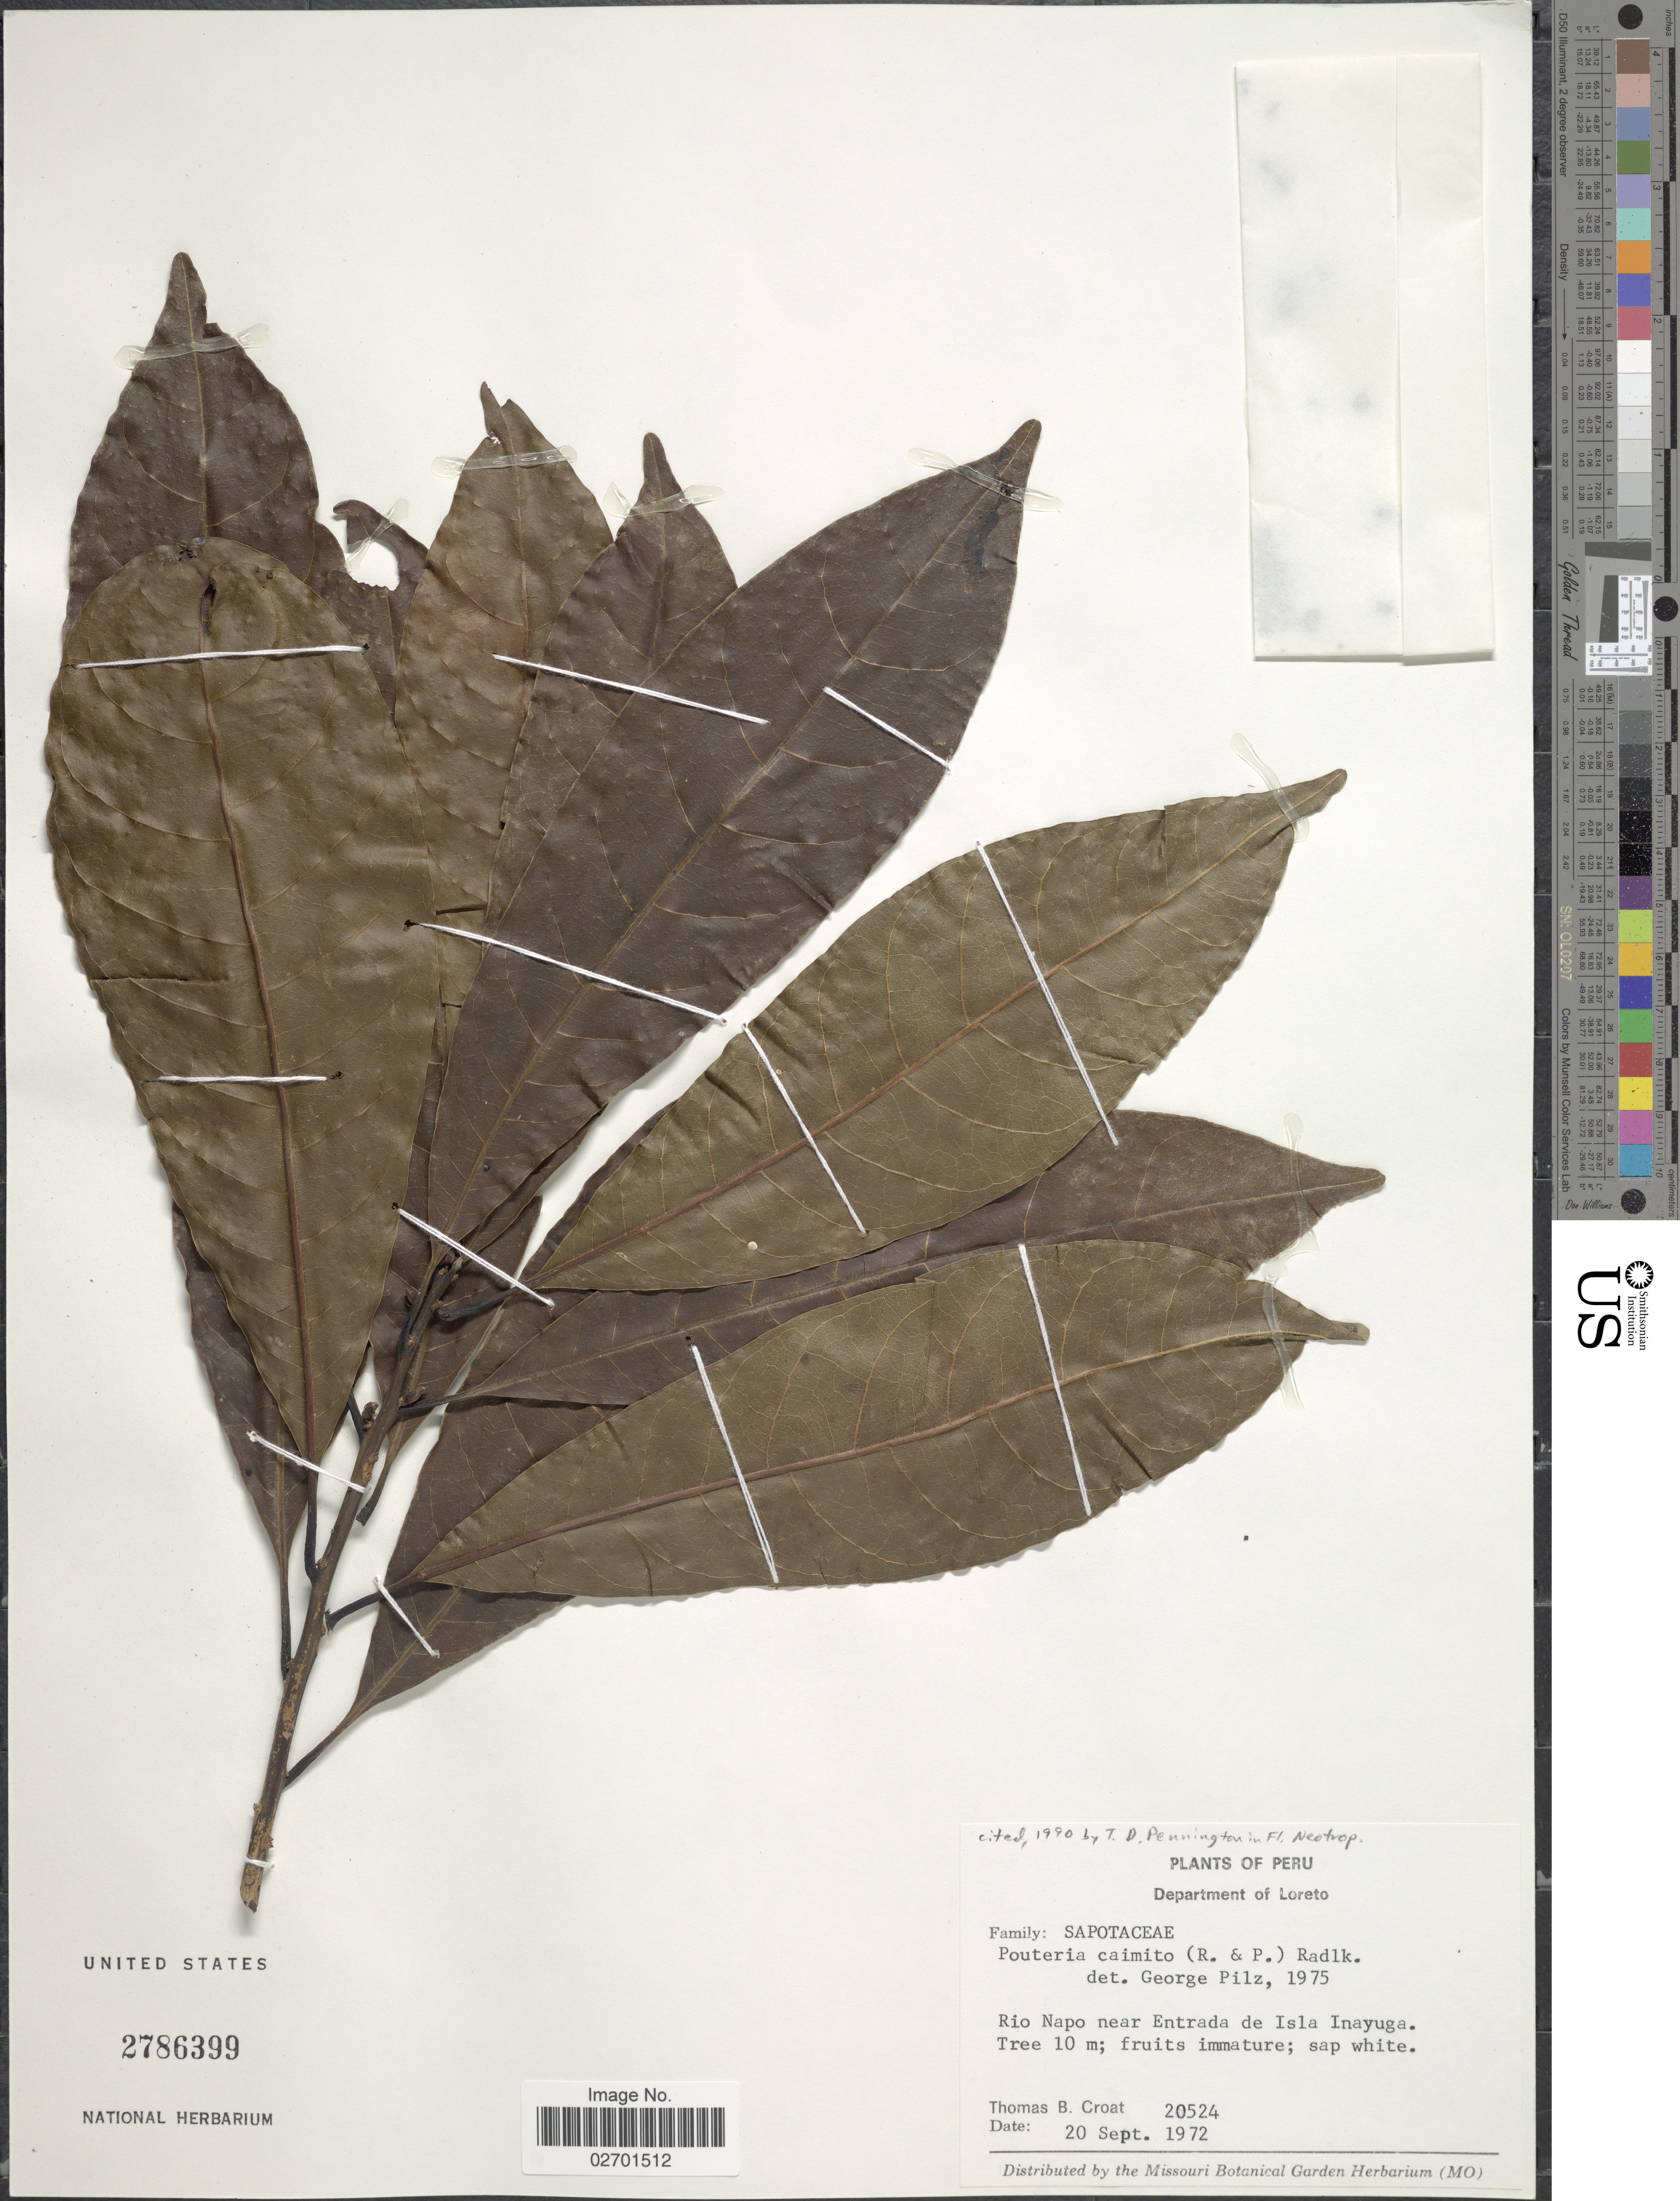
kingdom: Plantae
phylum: Tracheophyta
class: Magnoliopsida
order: Ericales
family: Sapotaceae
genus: Pouteria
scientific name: Pouteria caimito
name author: (Ruiz & Pav.) Radlk.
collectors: T. B. Croat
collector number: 20524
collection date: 1972-09-20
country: Peru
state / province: Loreto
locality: Rio Napo near Entrada de Isla Inayuga.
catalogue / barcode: US 2786399